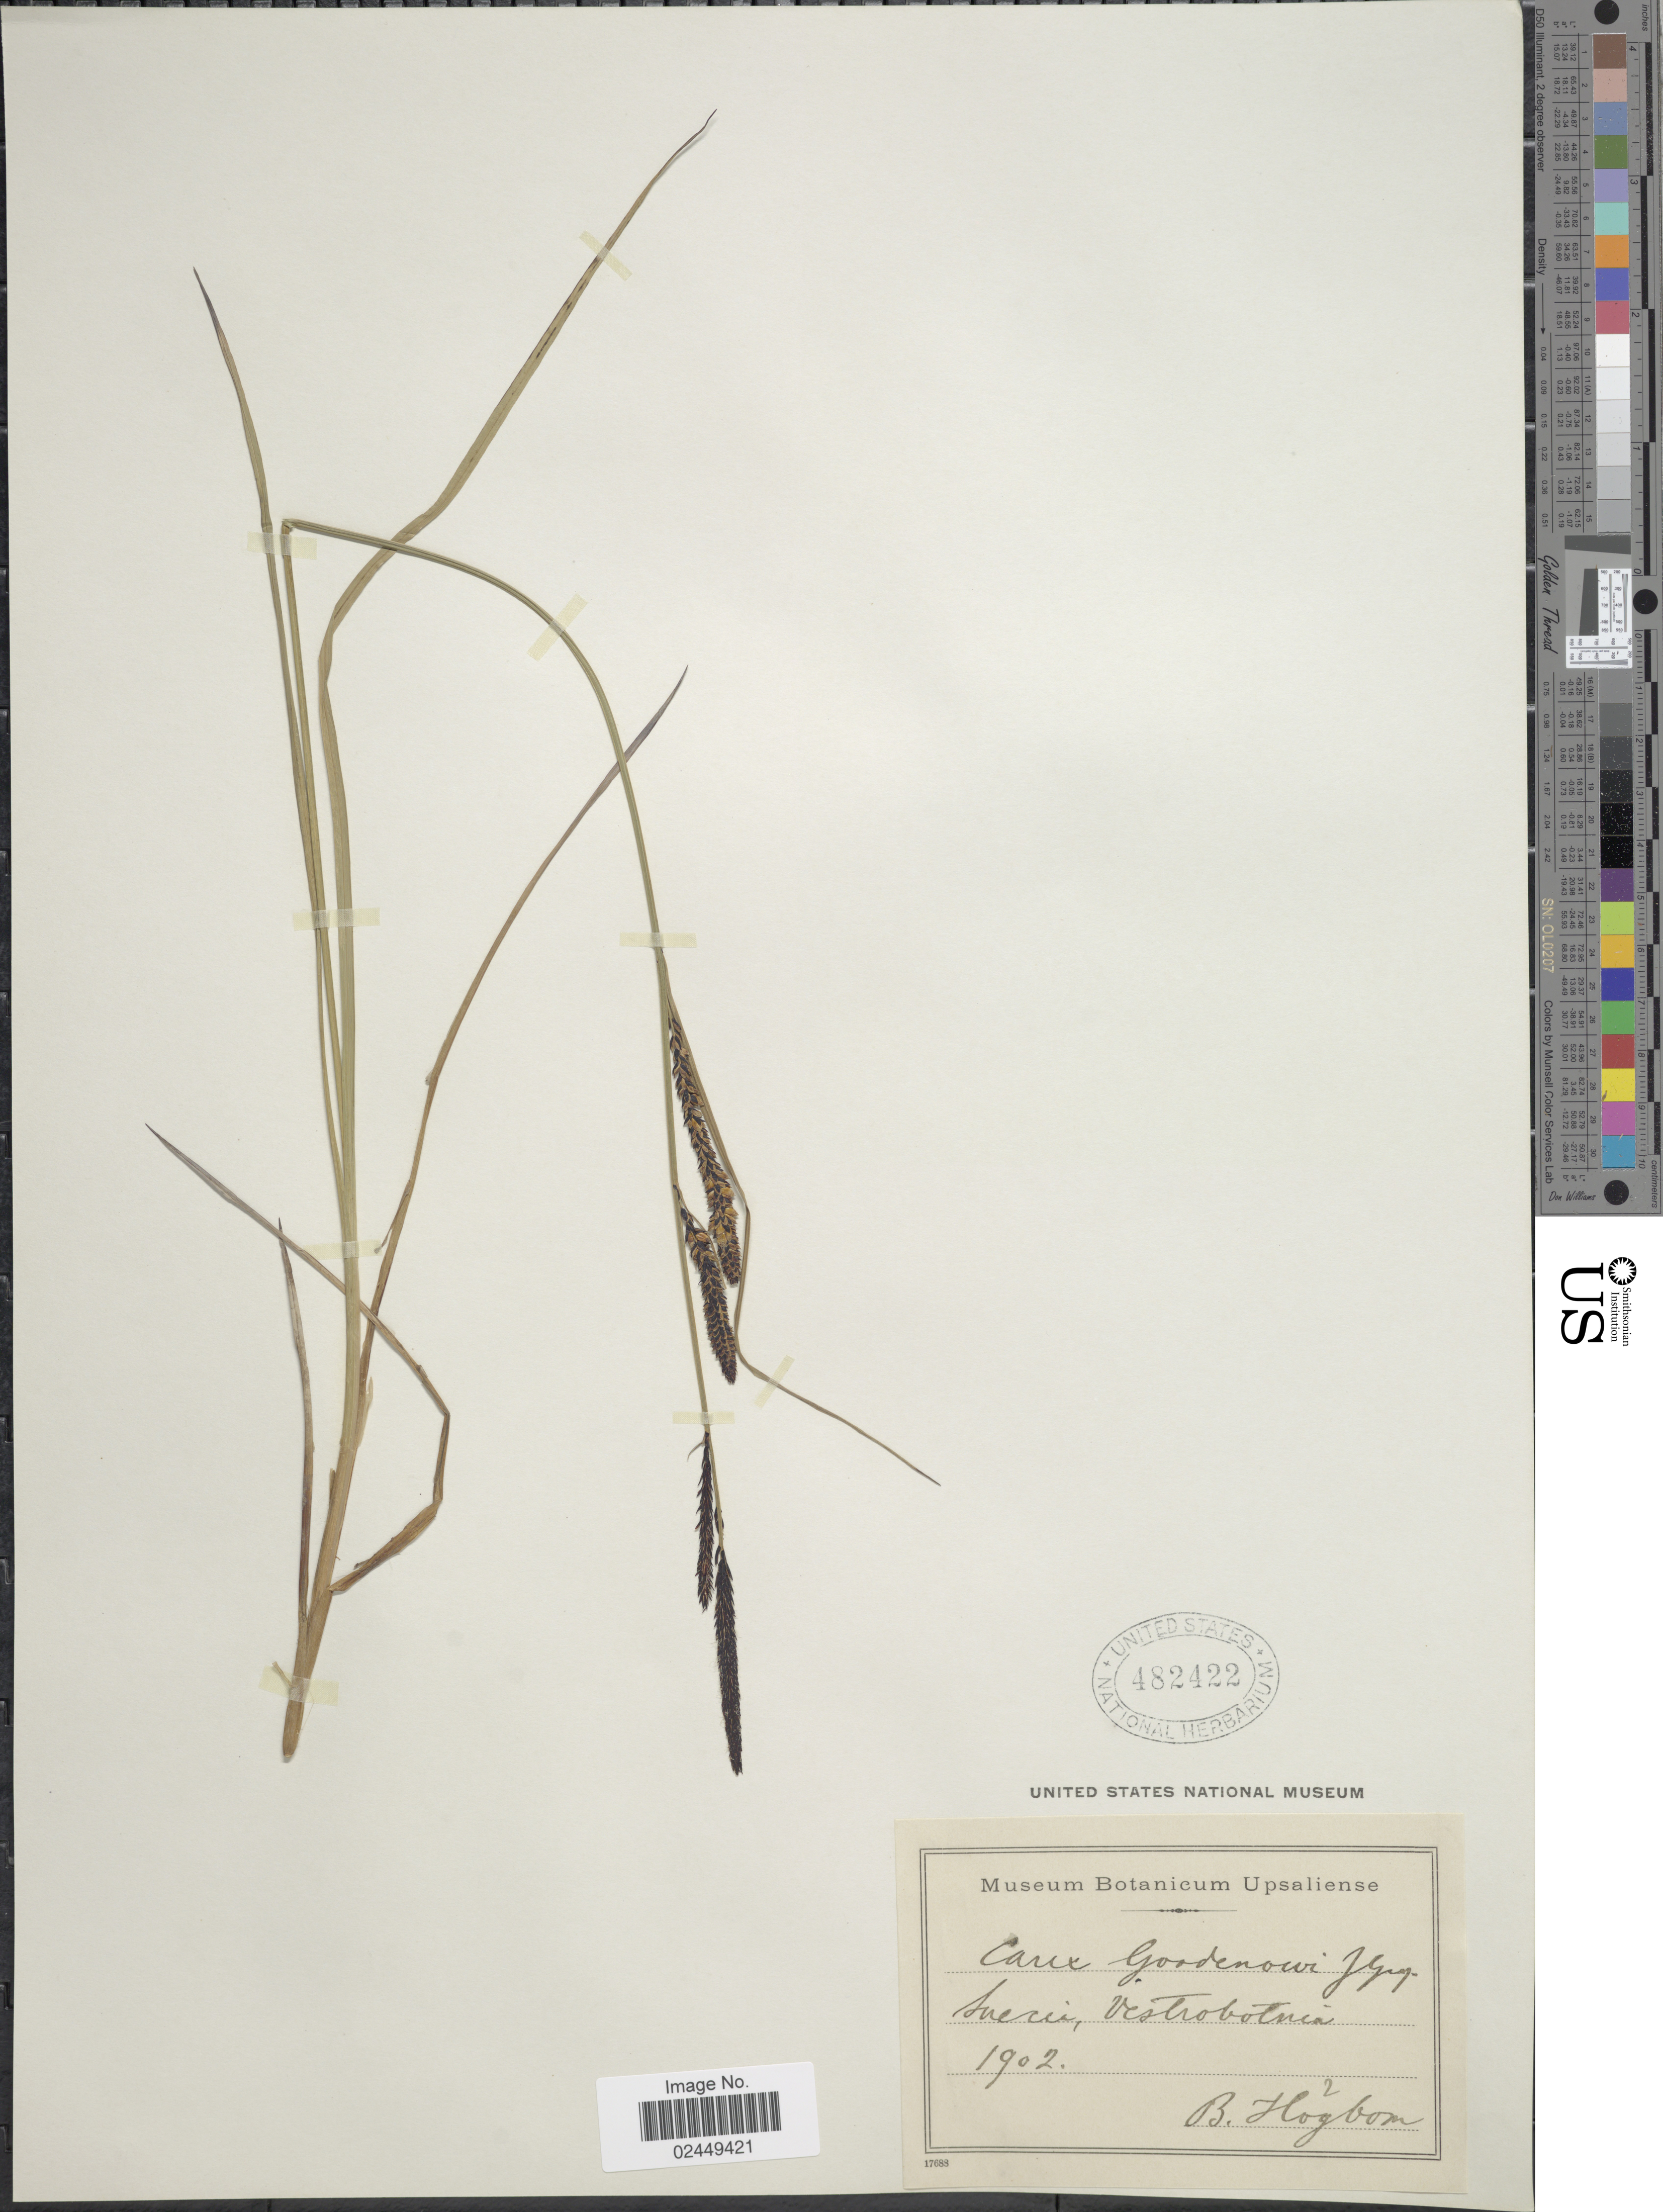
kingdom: Plantae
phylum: Tracheophyta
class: Liliopsida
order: Poales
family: Cyperaceae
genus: Carex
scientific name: Carex nigra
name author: (L.) Reichard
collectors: B. Hogbom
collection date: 1902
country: Sweden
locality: Vestrobotnia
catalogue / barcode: US 482422